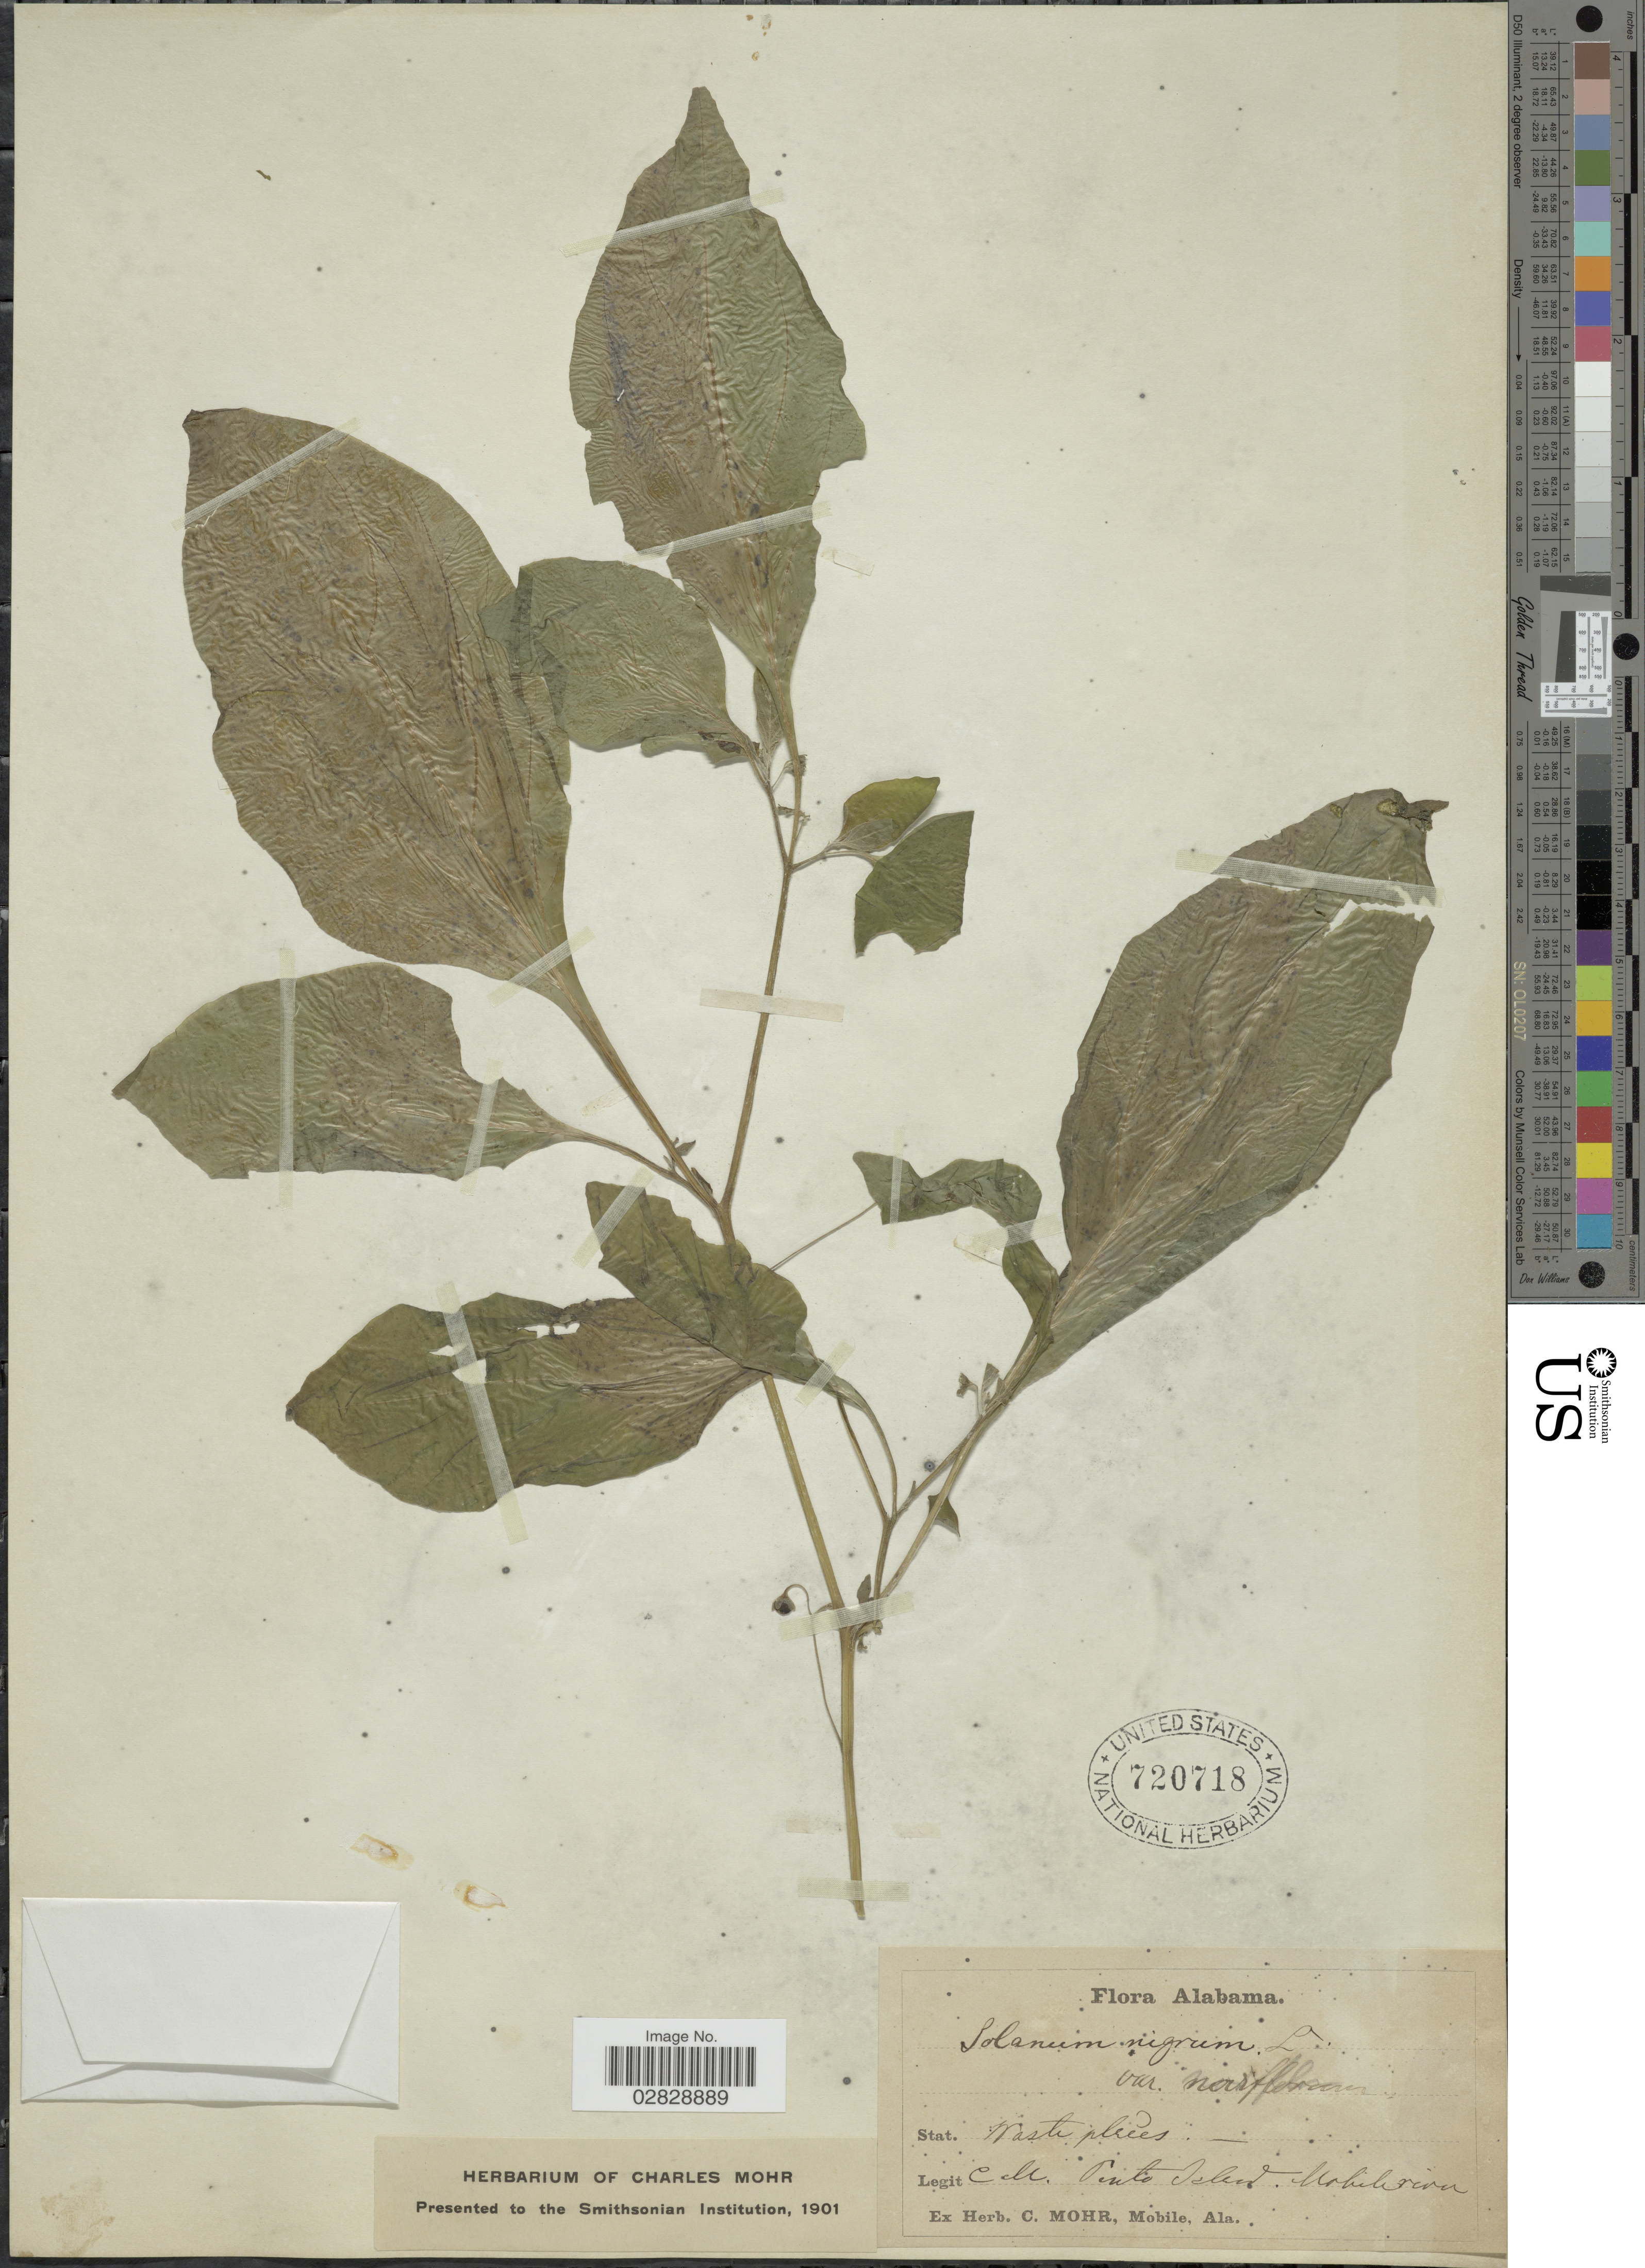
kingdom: Plantae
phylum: Tracheophyta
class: Magnoliopsida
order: Solanales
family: Solanaceae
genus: Solanum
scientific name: Solanum nigrescens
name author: M. Martens & Galeotti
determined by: Knapp, S. D.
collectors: C. T. Mohr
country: United States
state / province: Alabama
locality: Pinto Island. Mobile river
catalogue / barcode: US 720718